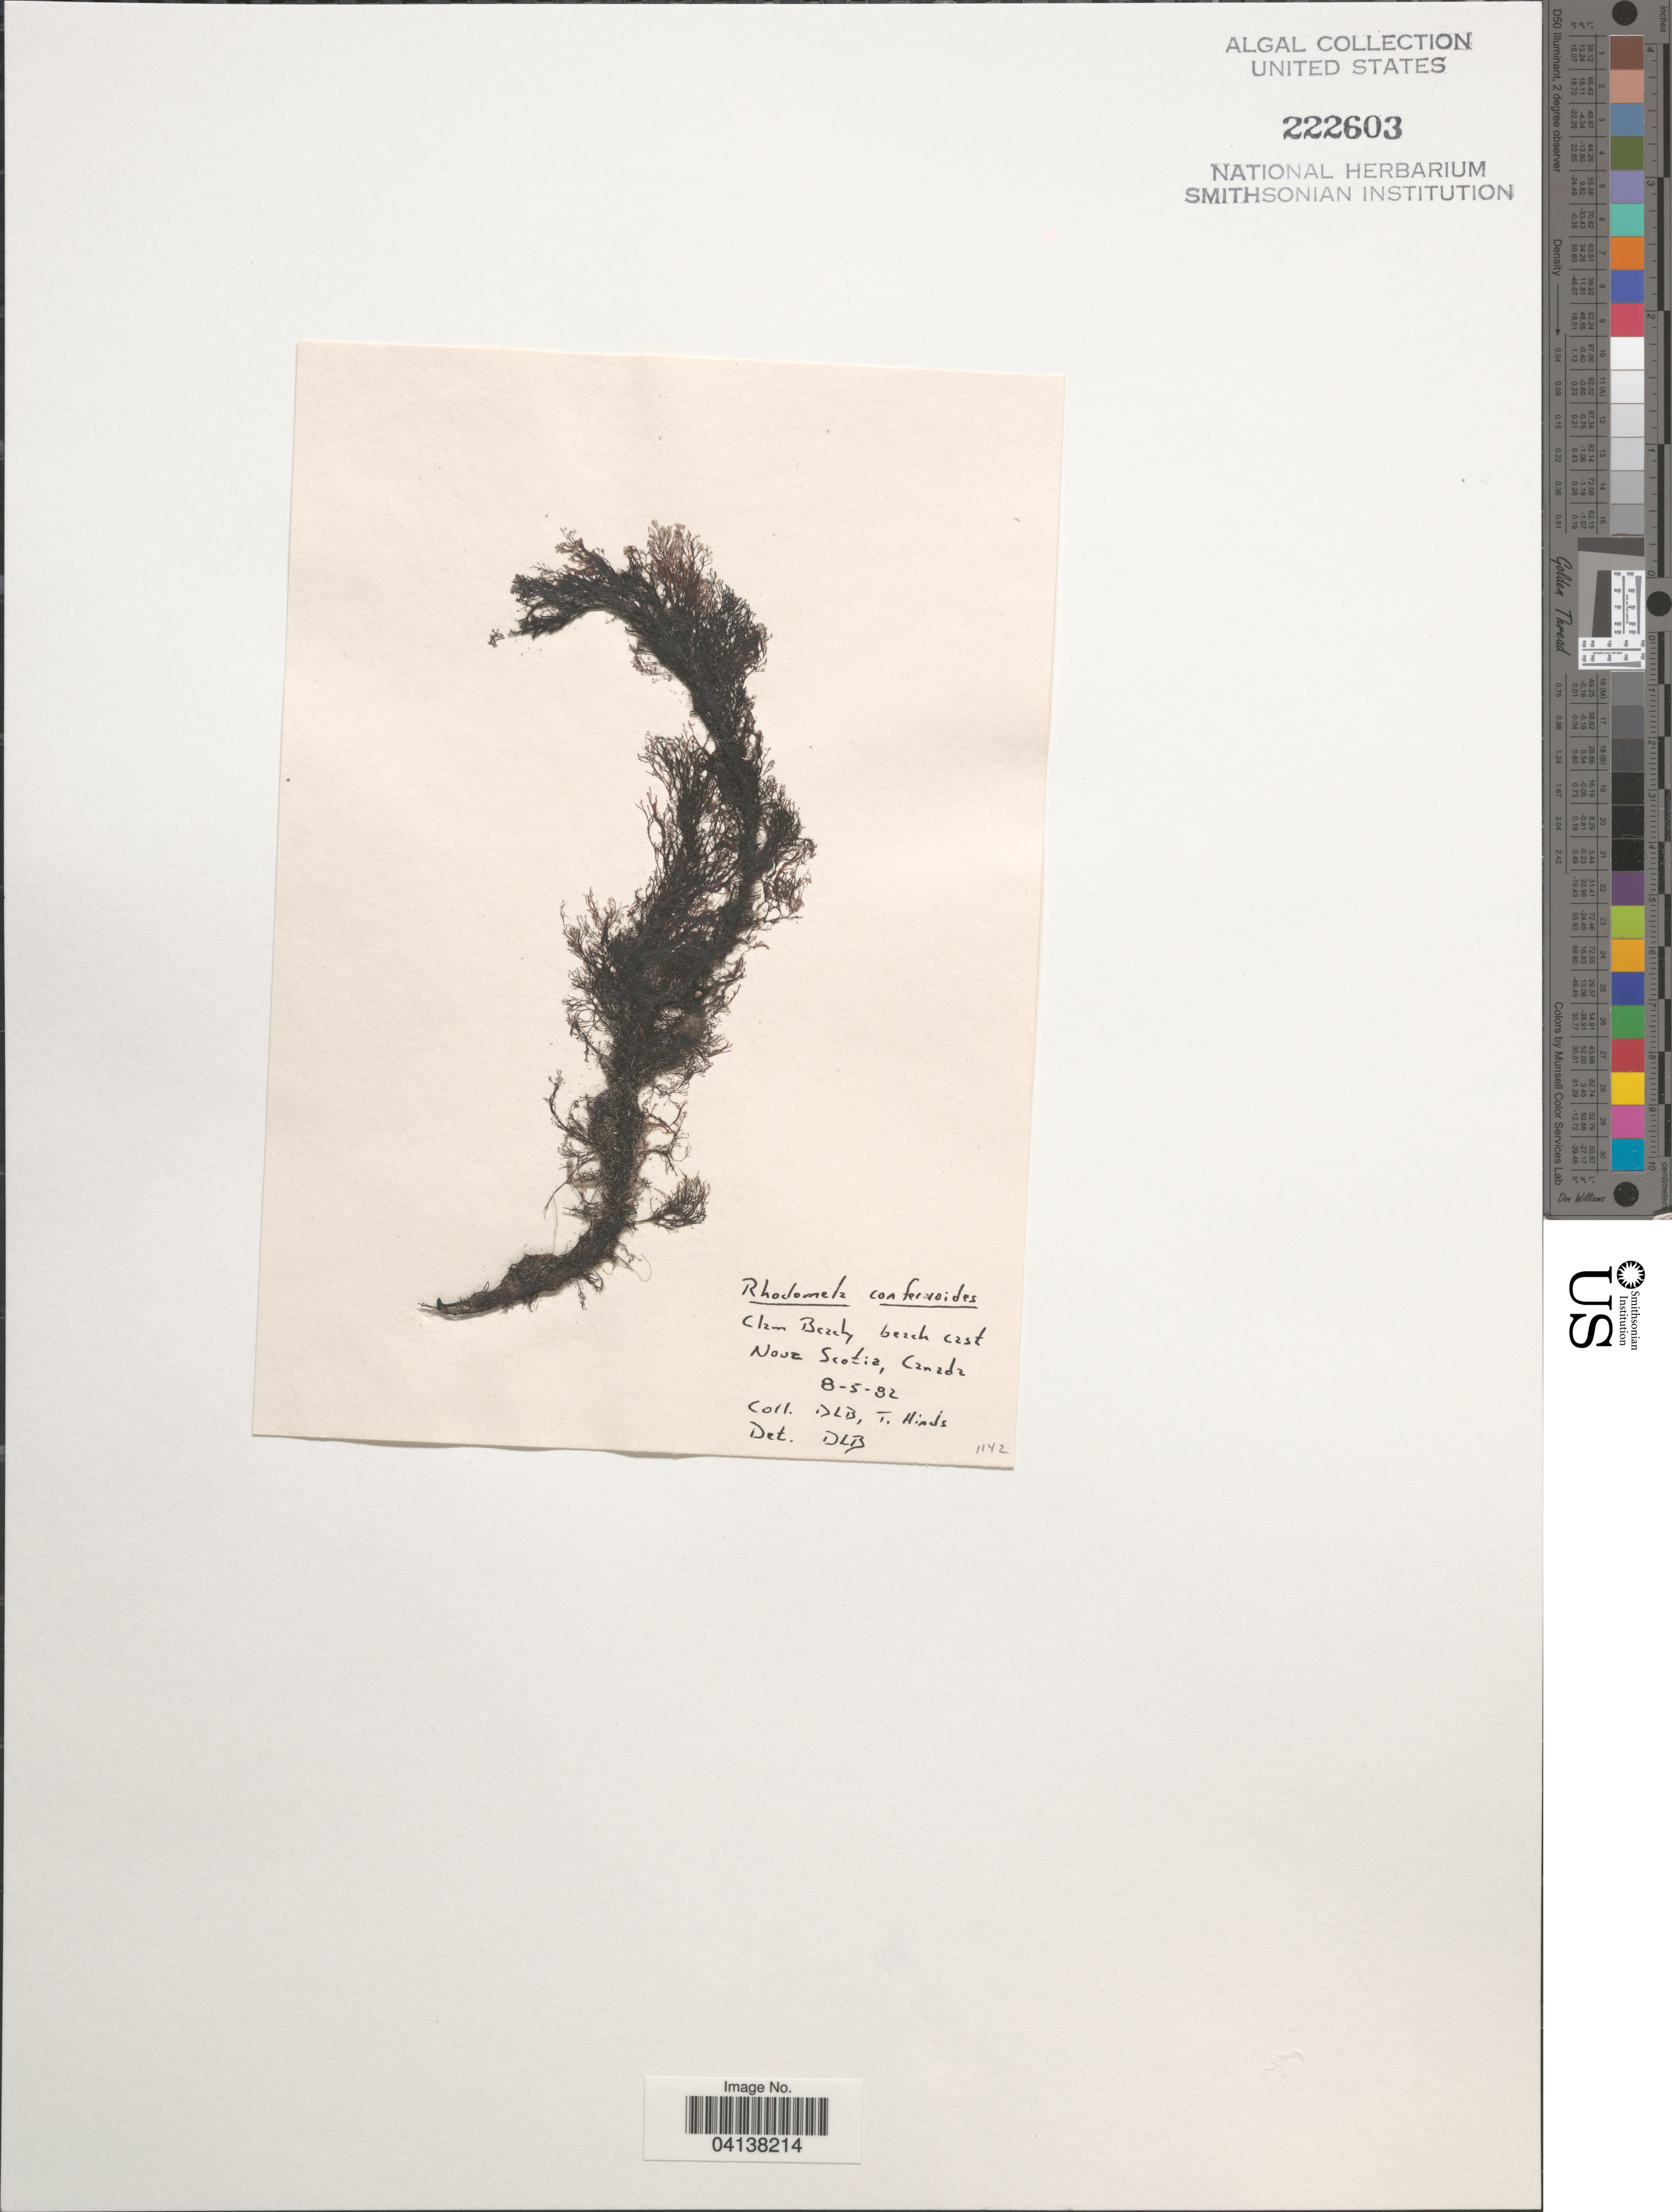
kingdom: Plantae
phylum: Rhodophyta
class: Florideophyceae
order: Ceramiales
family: Rhodomelaceae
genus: Rhodomela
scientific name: Rhodomela confervoides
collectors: D. L. B. & T. E. Hinds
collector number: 1142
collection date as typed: Transcribed d/m/y: 8/5/82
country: Canada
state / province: Nova Scotia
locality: Clam Beach, beach cast.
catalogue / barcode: US 222603